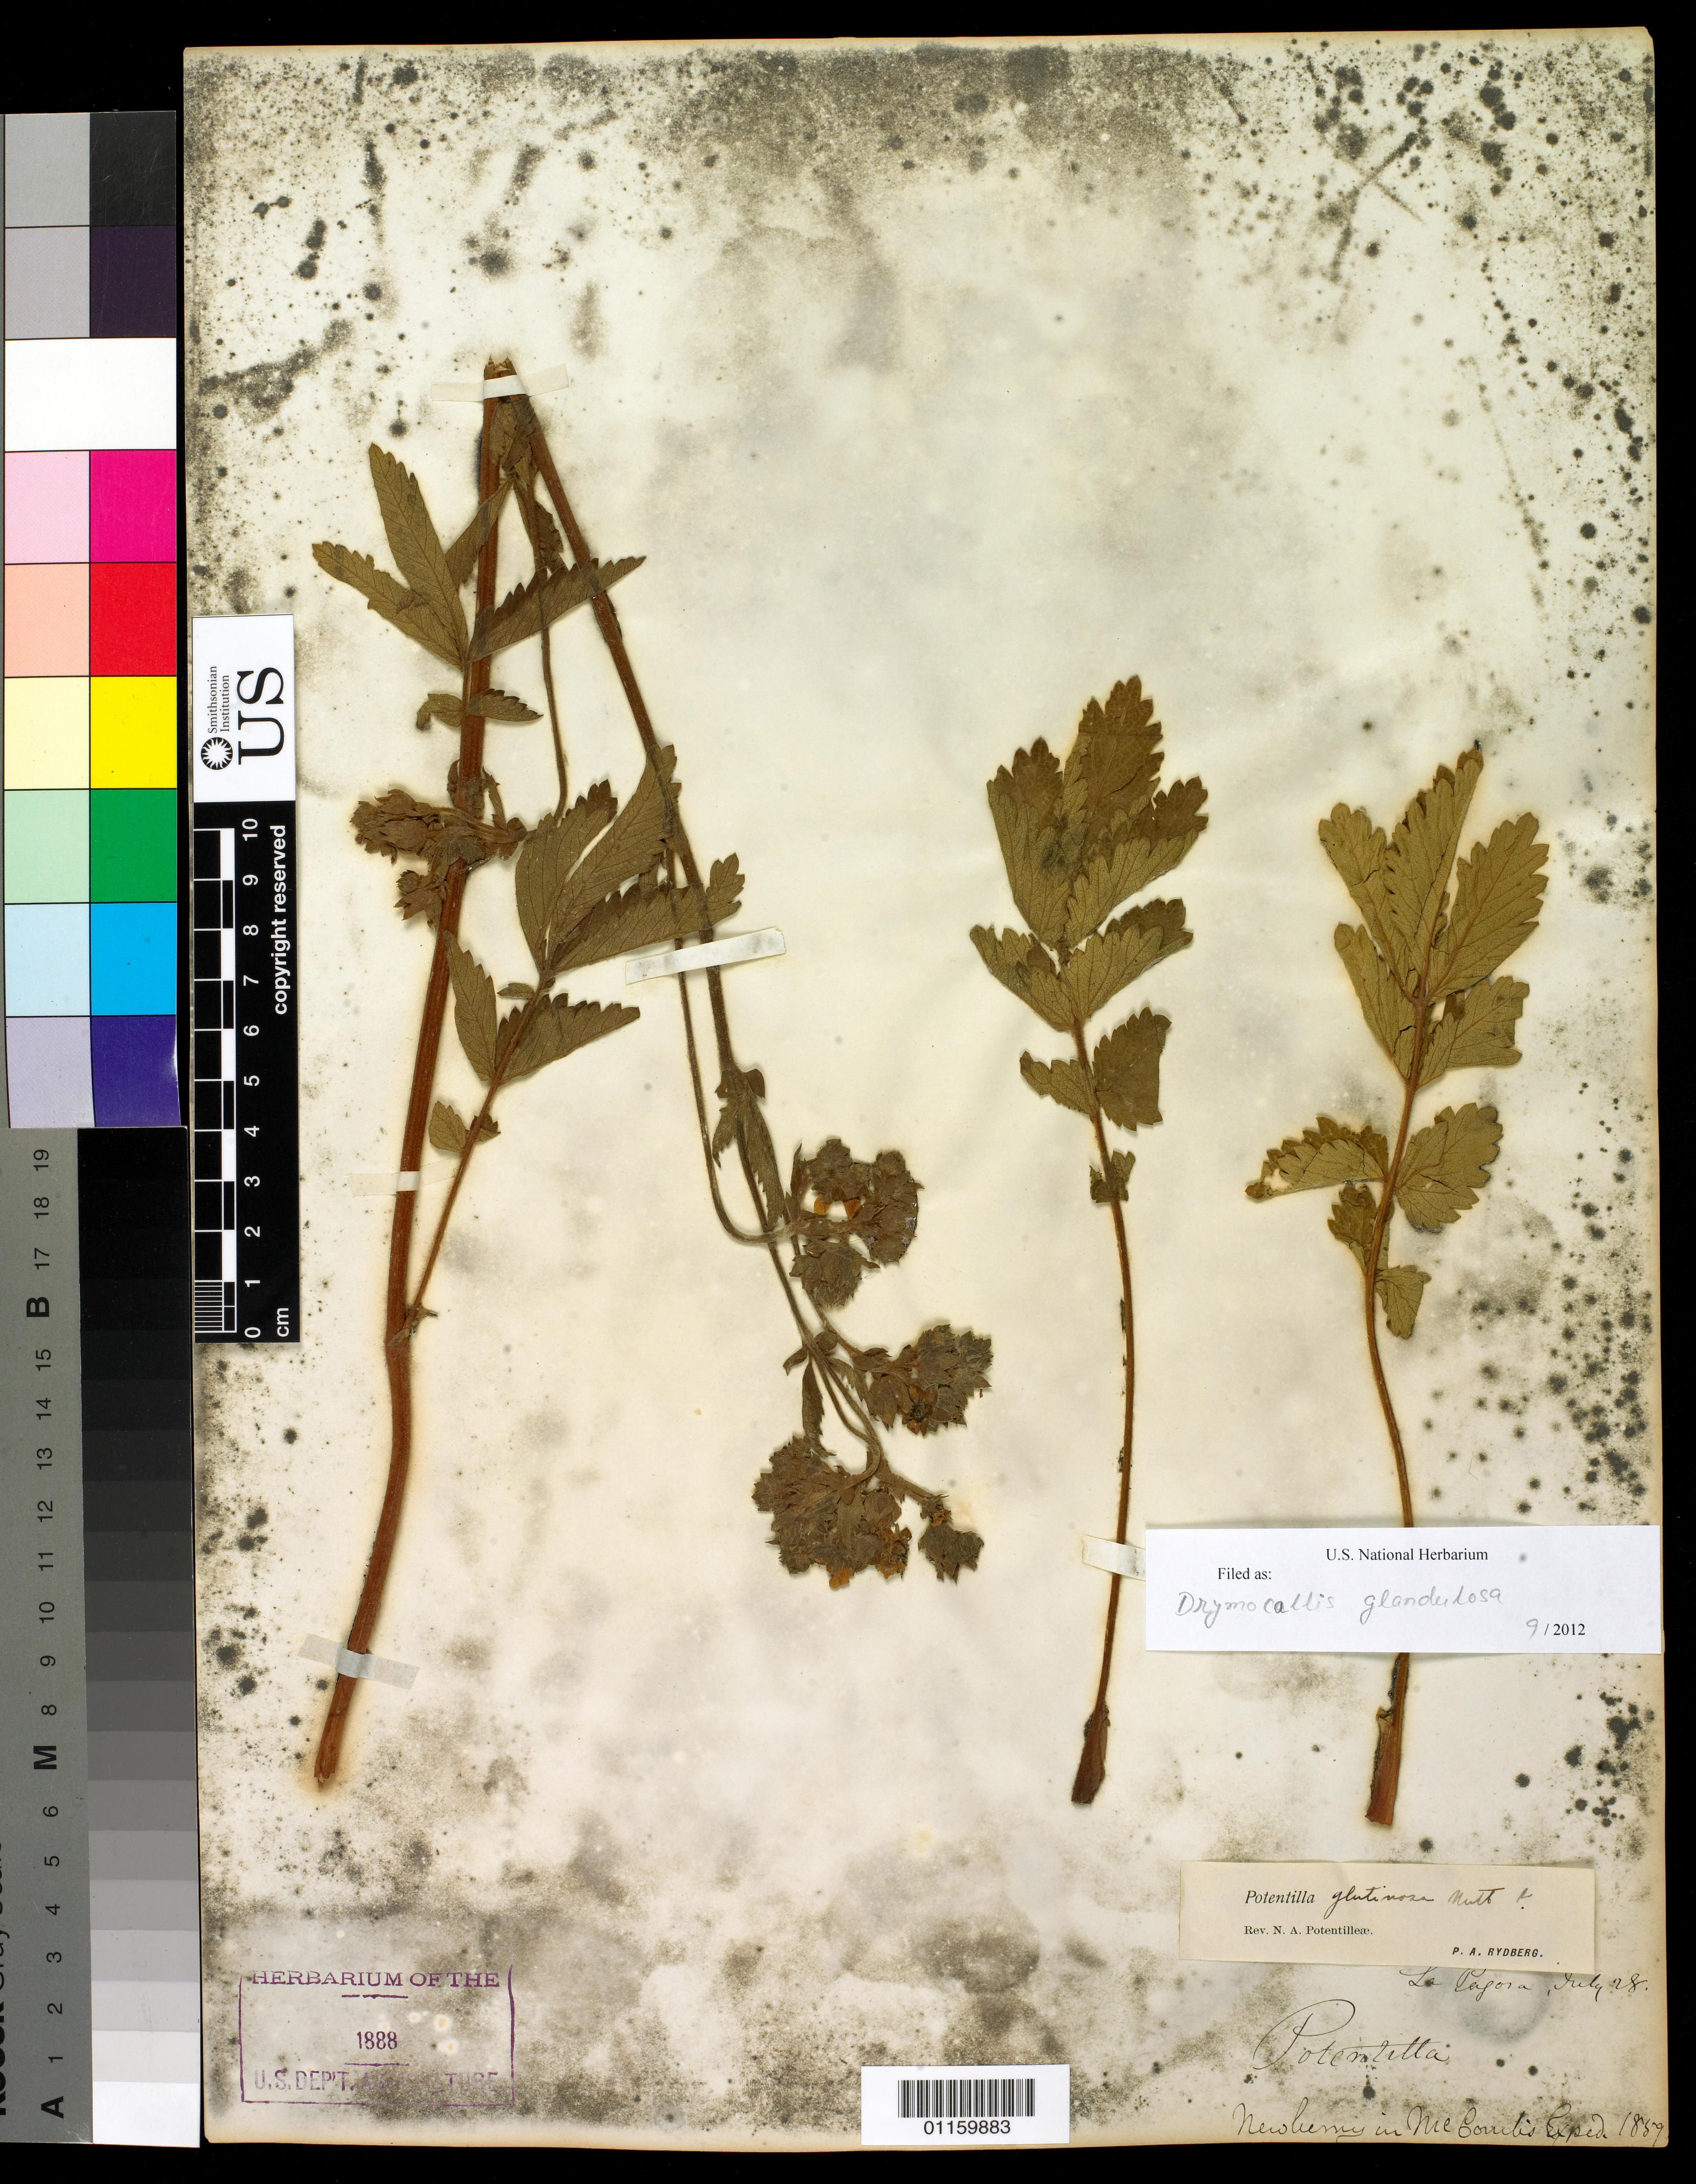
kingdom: Plantae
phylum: Tracheophyta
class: Magnoliopsida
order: Rosales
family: Rosaceae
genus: Drymocallis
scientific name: Drymocallis sp.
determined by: Strong, Mark T., (BOT), Smithsonian Institution - National Museum of Natural History (UNITED STATES)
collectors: -. Newberry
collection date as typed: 1859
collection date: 1859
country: United States